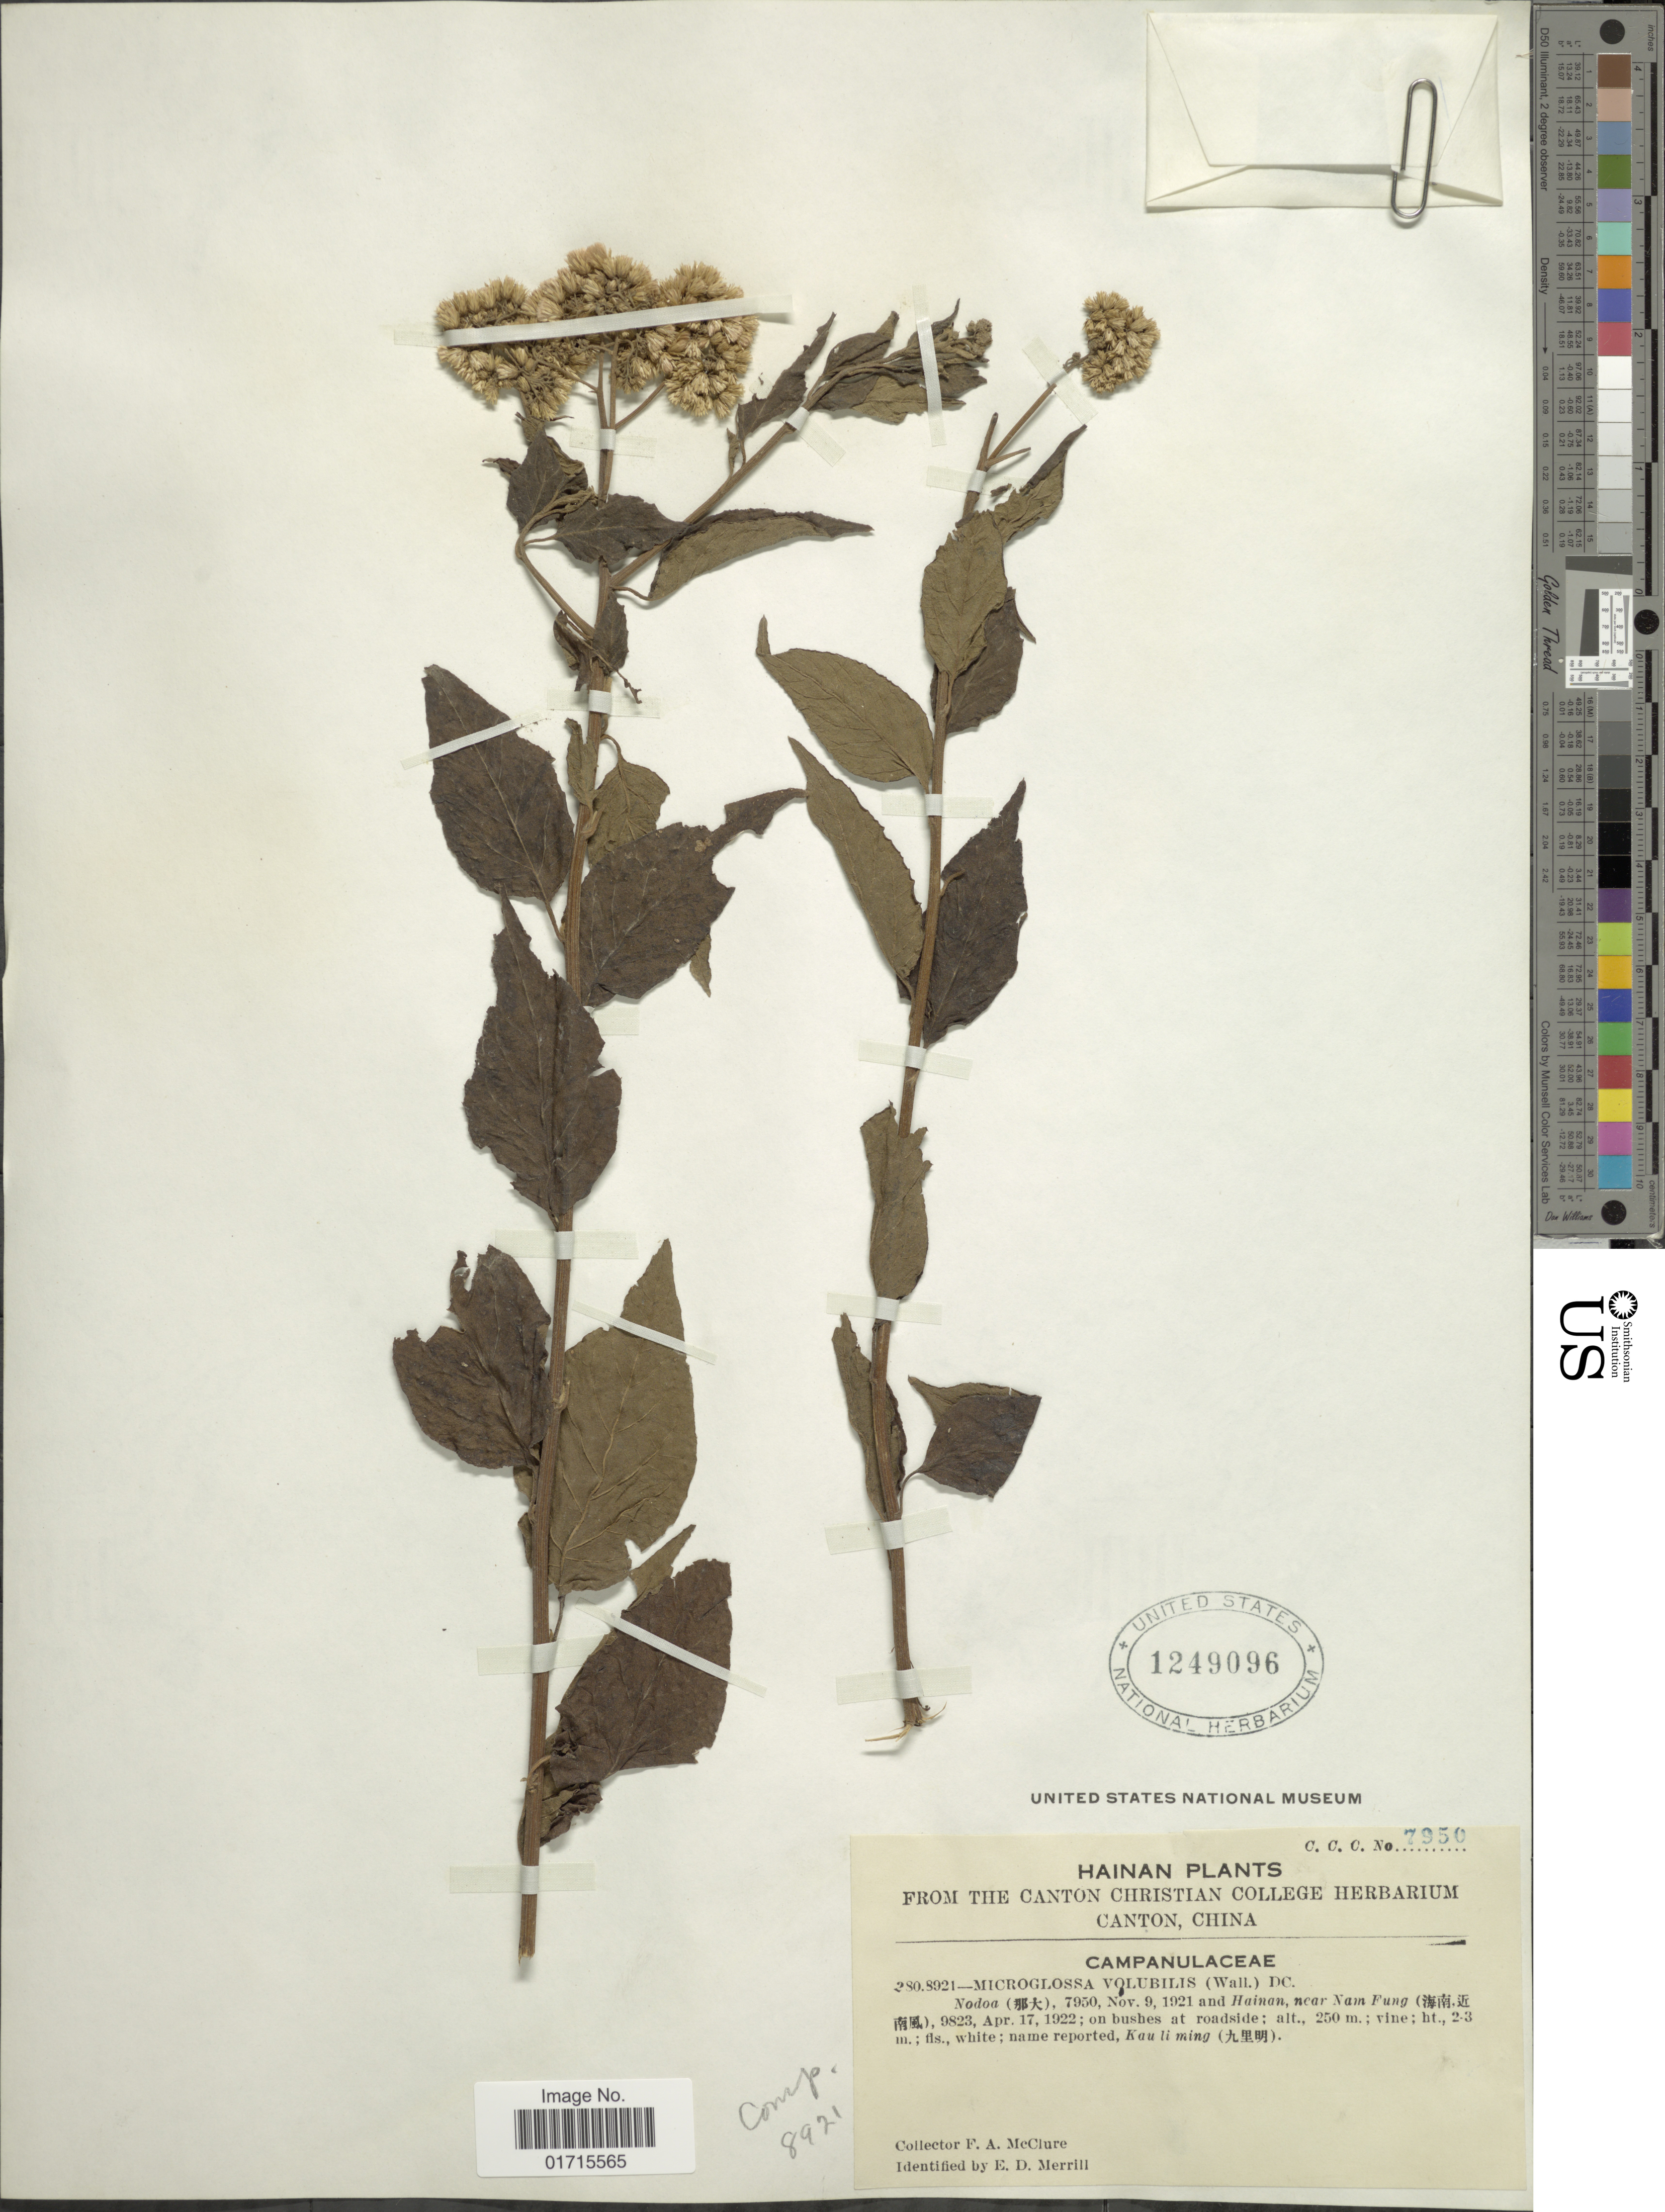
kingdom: Plantae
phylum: Tracheophyta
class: Magnoliopsida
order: Asterales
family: Asteraceae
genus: Microglossa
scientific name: Microglossa pyrifolia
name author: (Lam.) Kuntze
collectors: F. A. McClure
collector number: CCC 7950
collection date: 1921-11-09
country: China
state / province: Hainan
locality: Hainan. Near Nam Fung.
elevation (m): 250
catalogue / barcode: US 124990